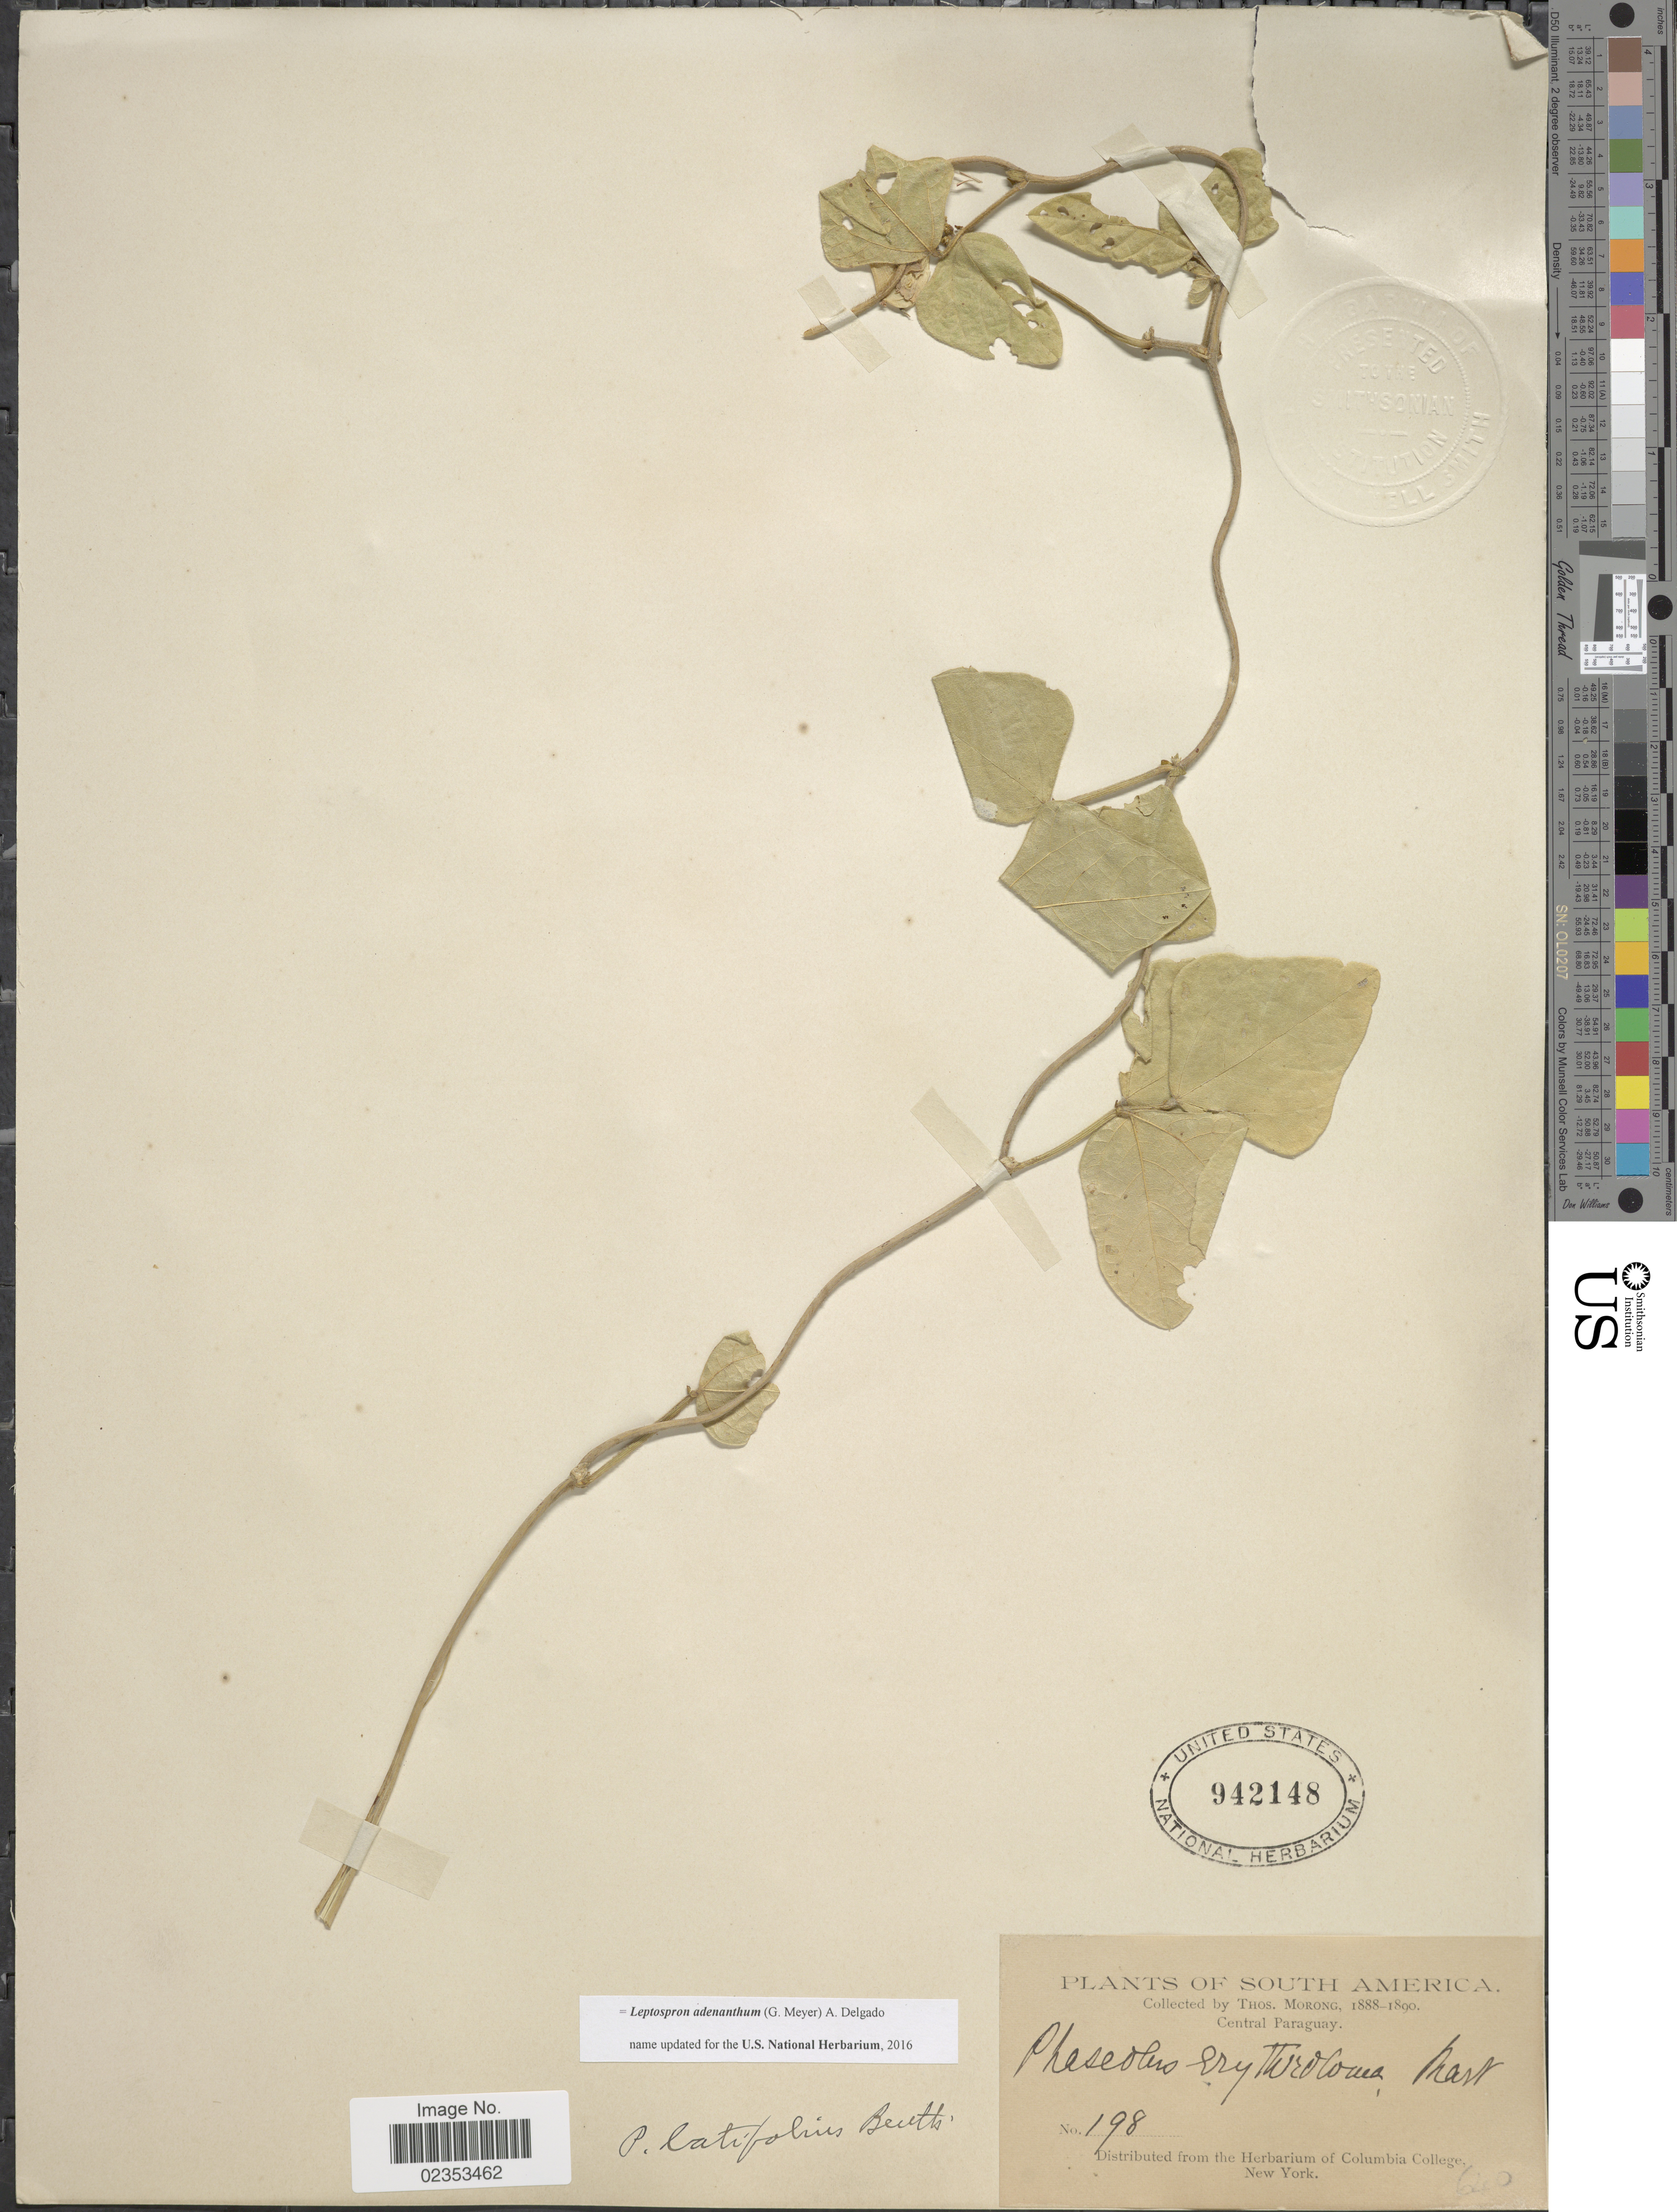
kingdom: Plantae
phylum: Tracheophyta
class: Magnoliopsida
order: Fabales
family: Fabaceae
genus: Leptospron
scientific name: Leptospron adenanthum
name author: (G. Mey.) A. Delgado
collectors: ex herb. T. Morong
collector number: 198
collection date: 1888/1890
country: Paraguay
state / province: Central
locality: Central Paraguay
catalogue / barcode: US 942148